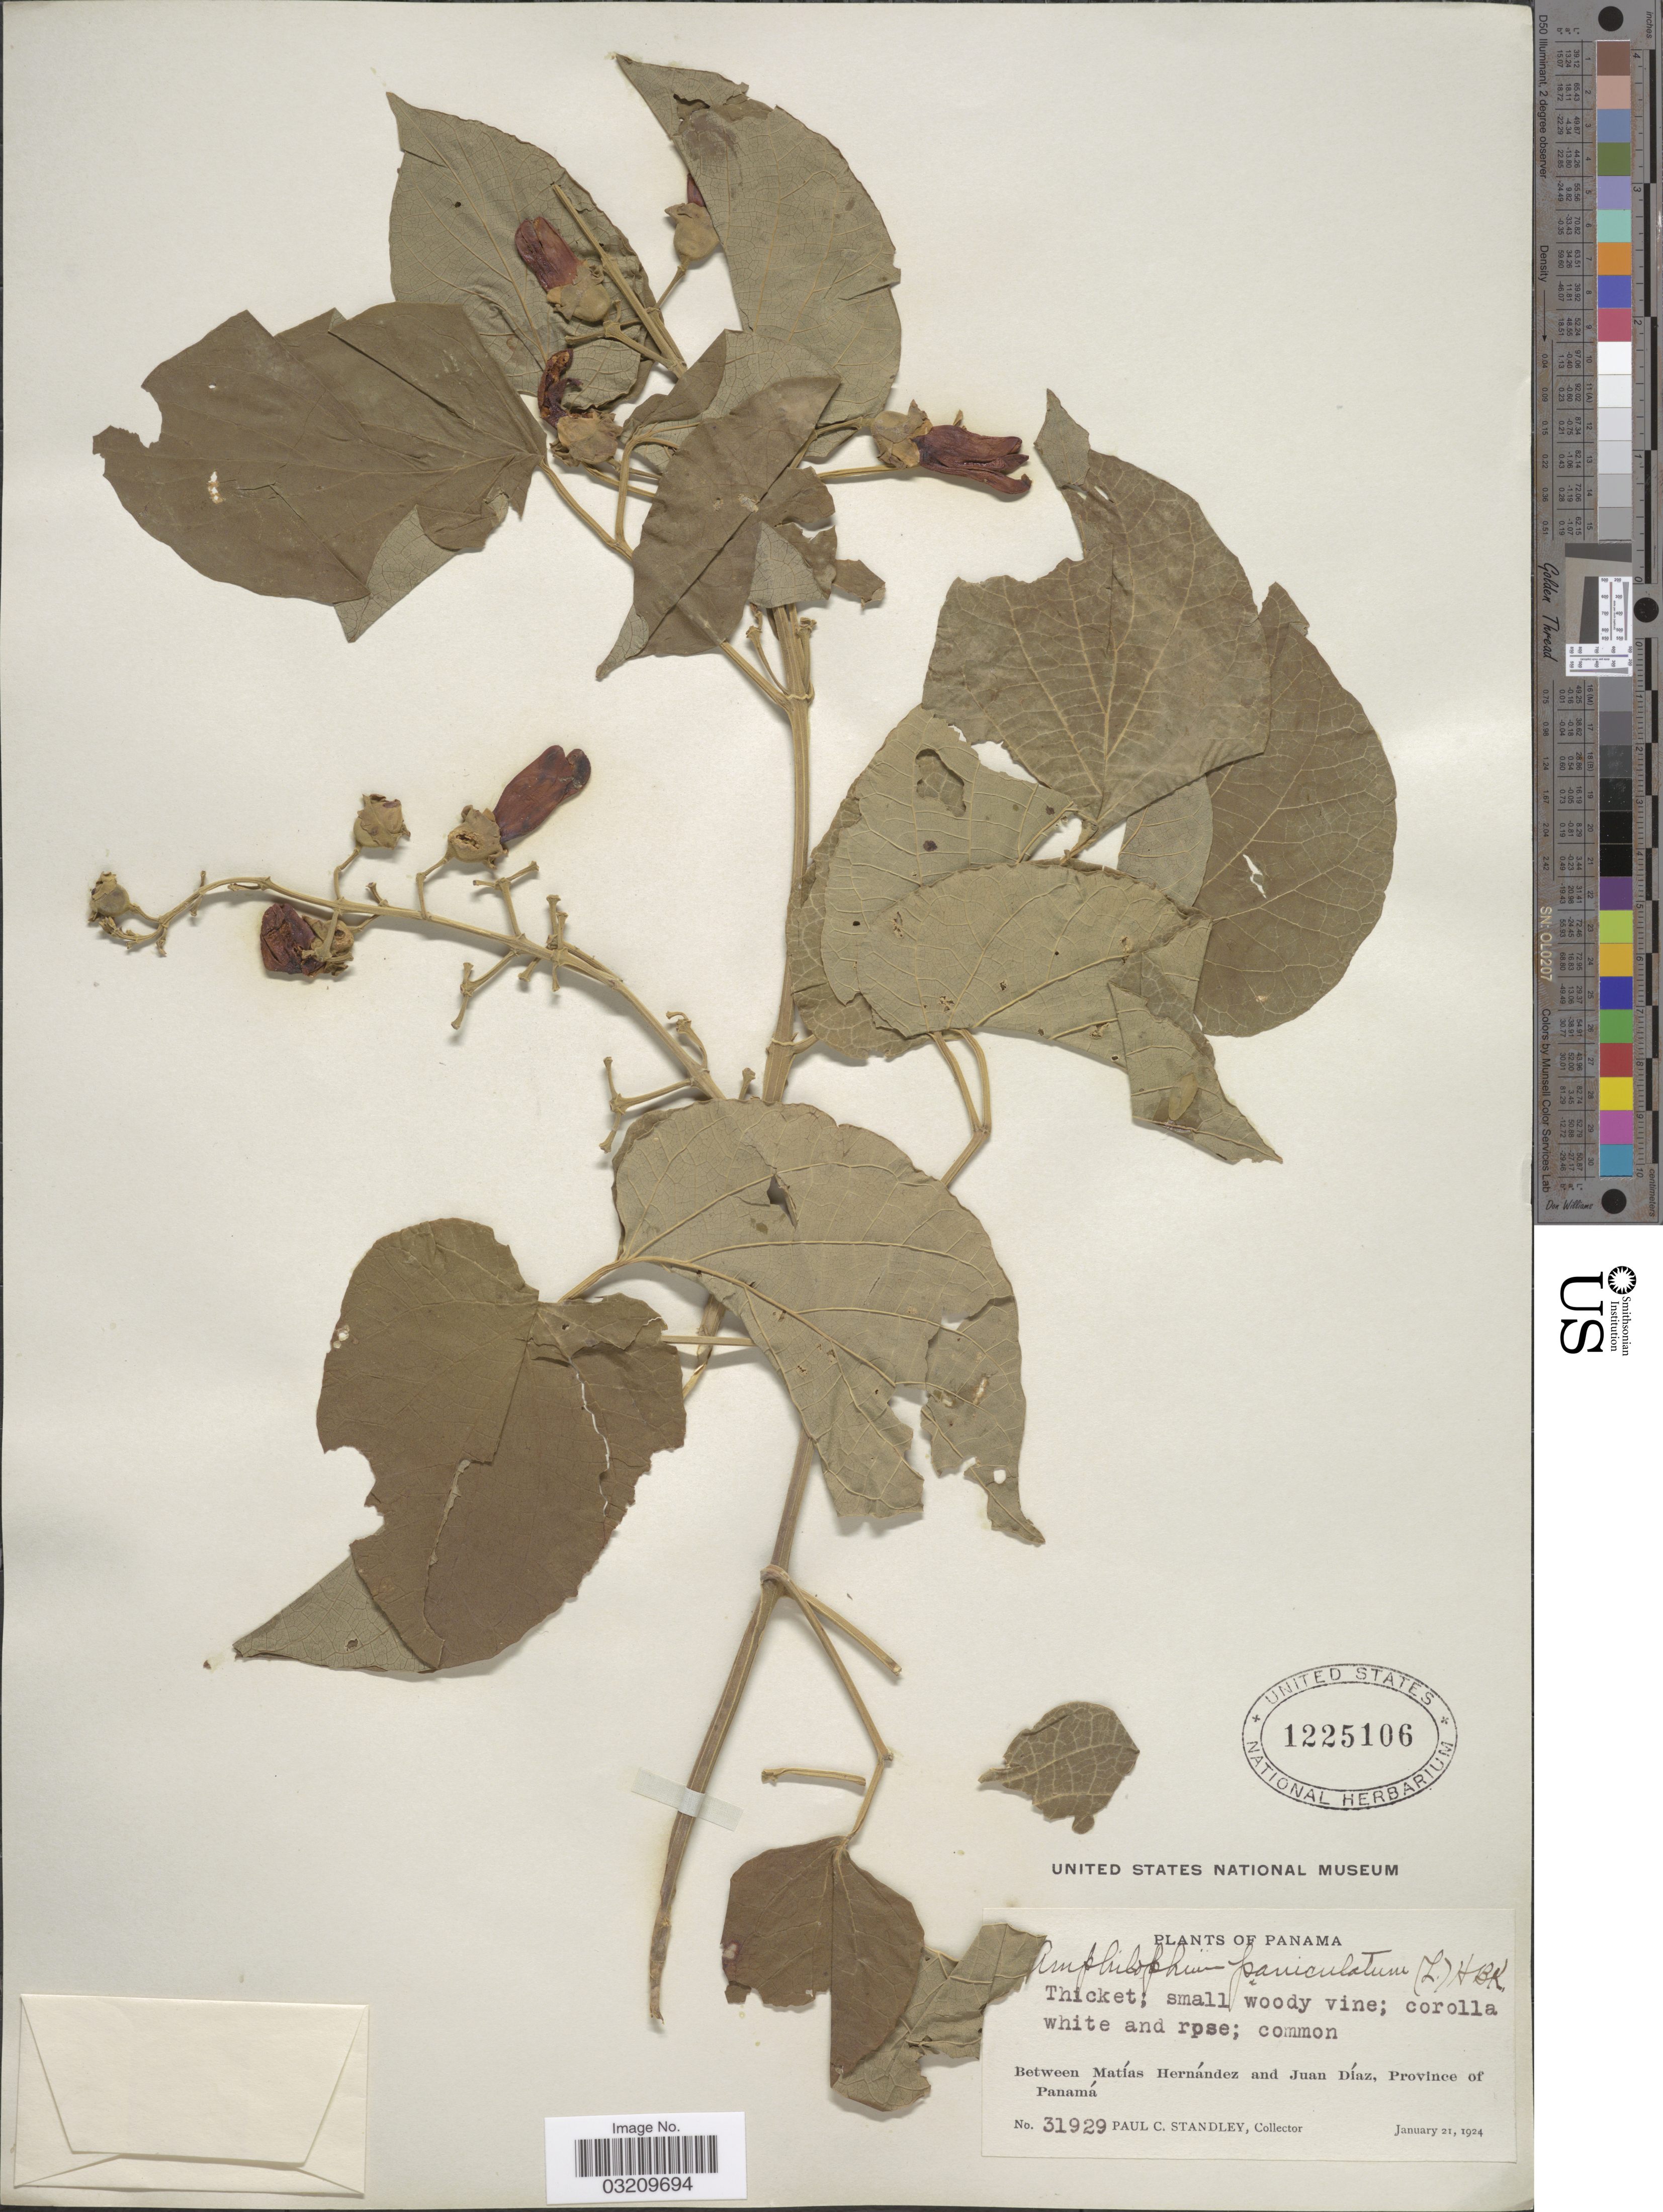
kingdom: Plantae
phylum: Tracheophyta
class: Magnoliopsida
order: Lamiales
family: Bignoniaceae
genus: Amphilophium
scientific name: Amphilophium paniculatum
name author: (L.) Kunth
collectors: P. C. Standley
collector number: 31929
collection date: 1924-01-21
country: Panama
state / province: Panamá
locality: Between Matías Hernández and Juan Díaz.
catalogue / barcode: US 1225106